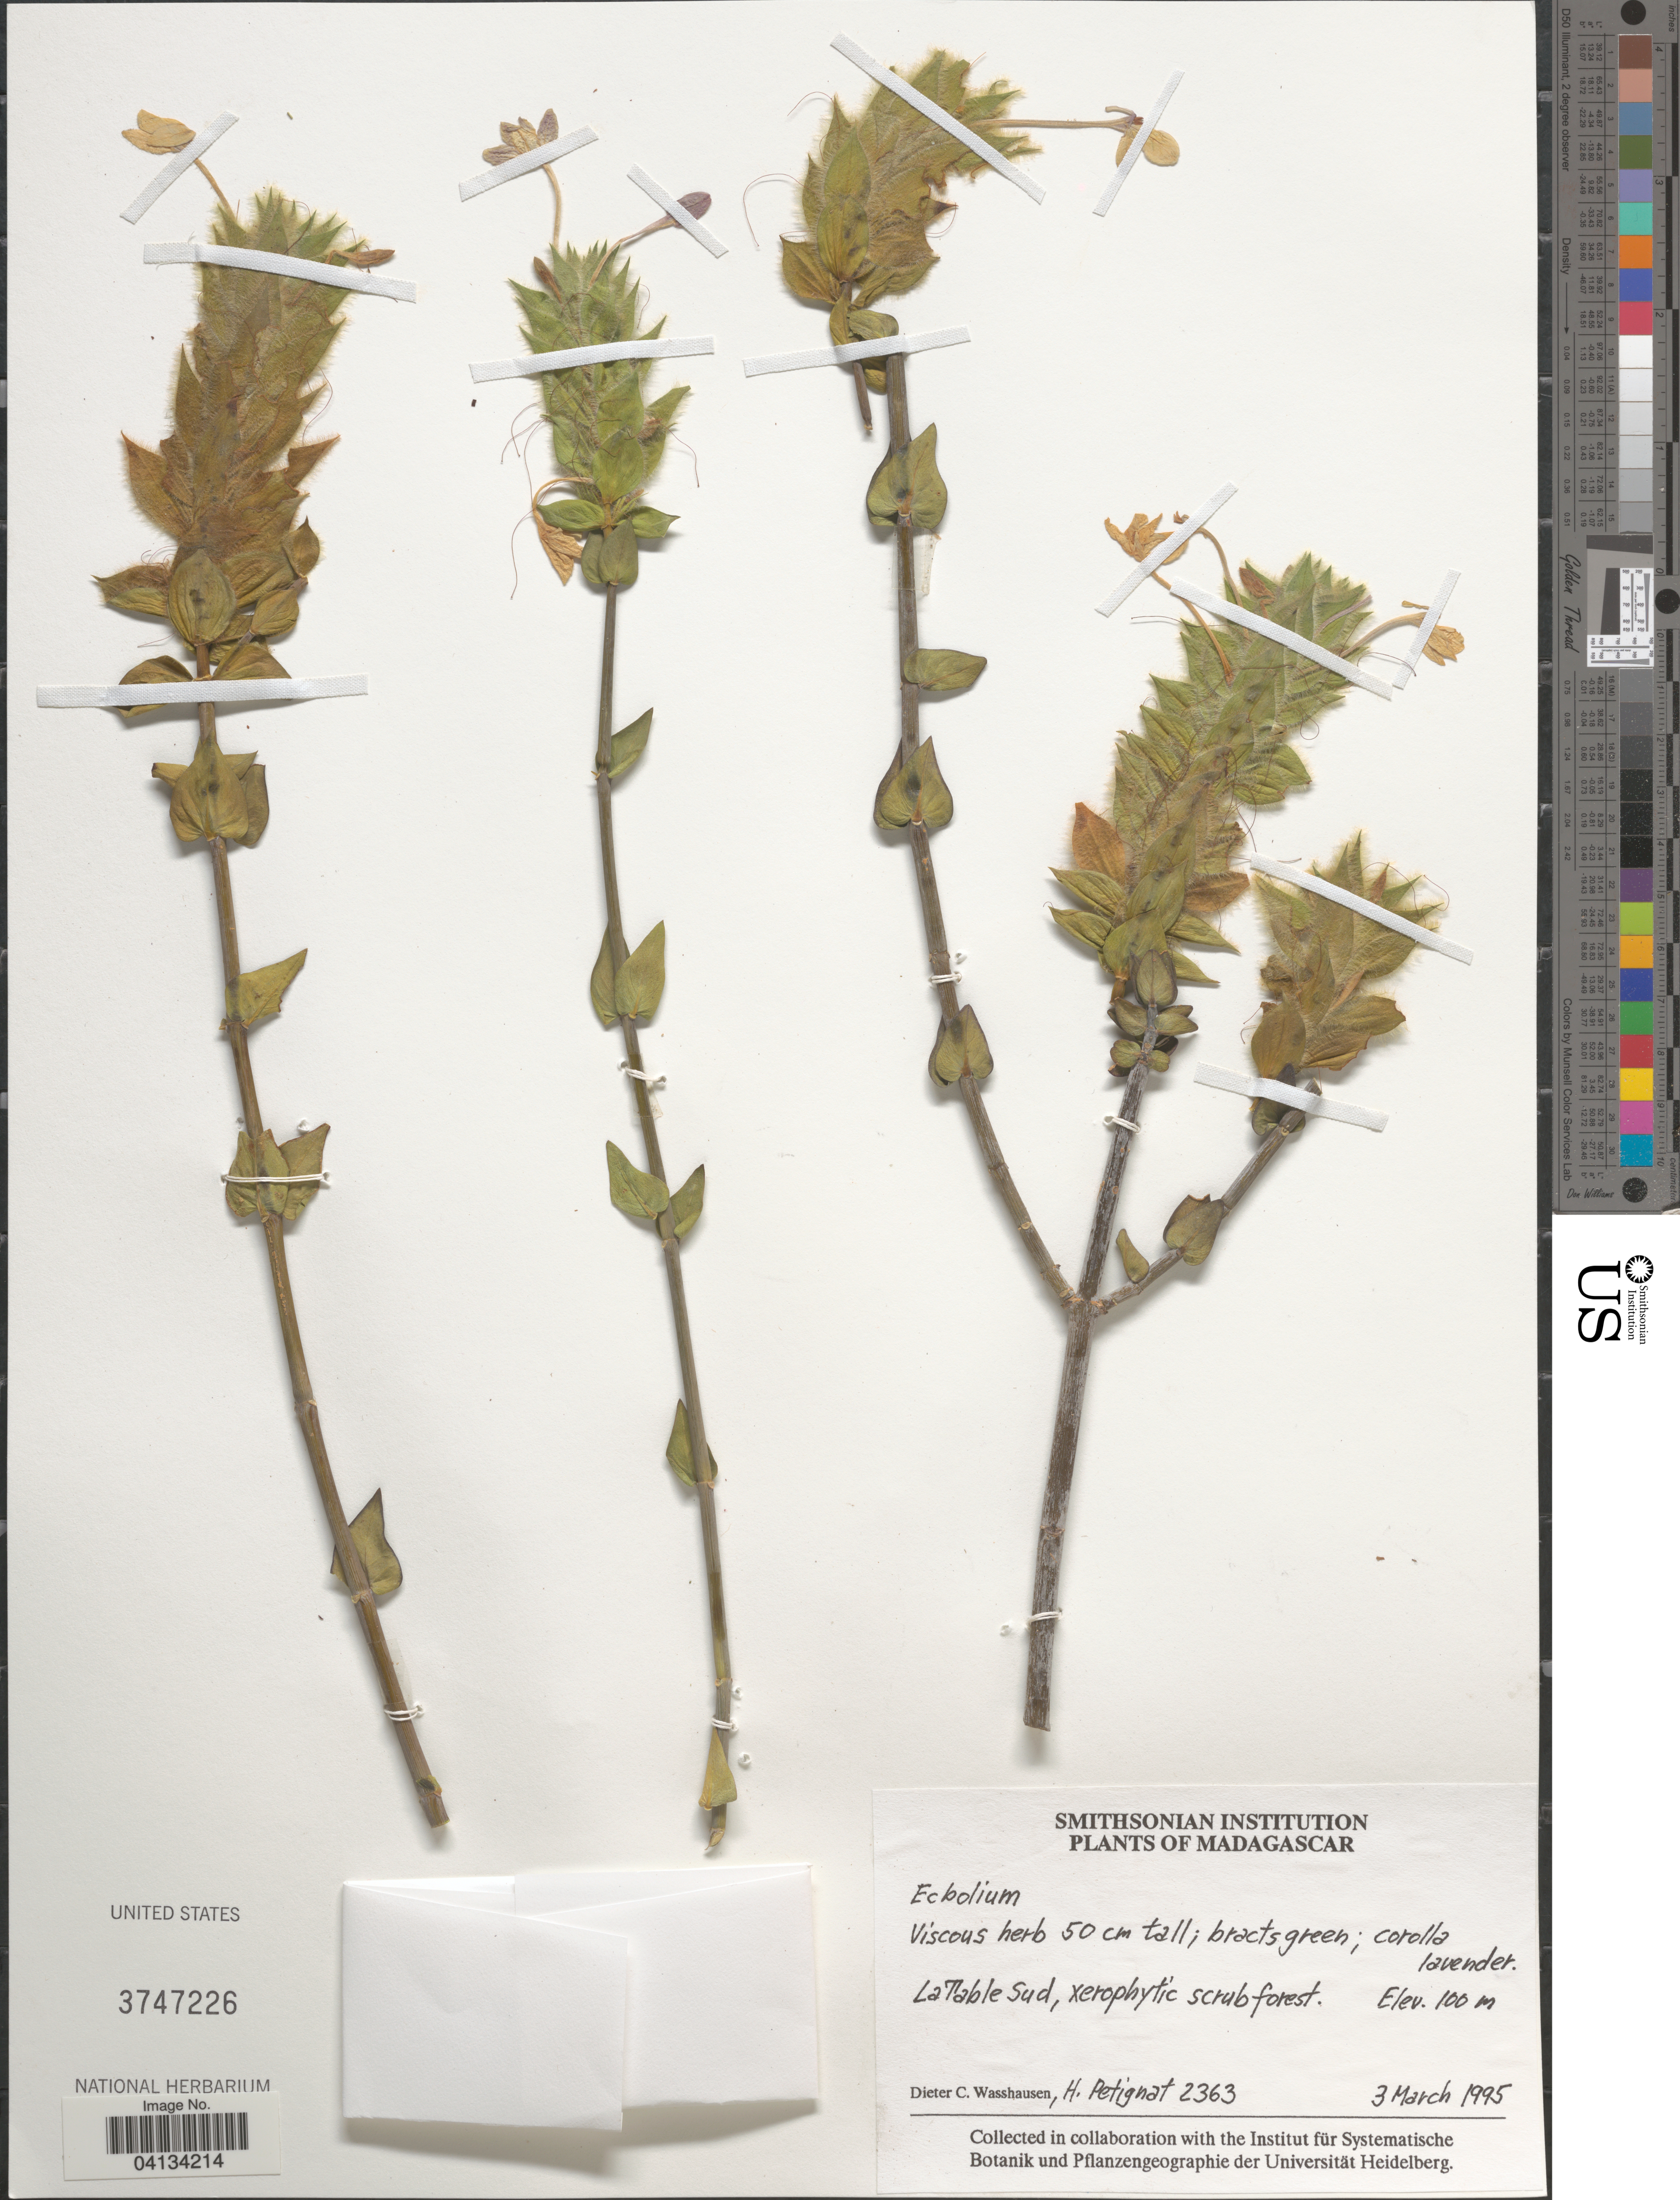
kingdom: Plantae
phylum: Tracheophyta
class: Magnoliopsida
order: Lamiales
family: Acanthaceae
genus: Ecbolium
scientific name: Ecbolium sp.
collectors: D. C. Wasshausen & H. Petignat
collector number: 2363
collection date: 1995-03-03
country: Madagascar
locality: La Table Sud, xerophytic scrub forest.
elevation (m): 100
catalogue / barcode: US 3747226